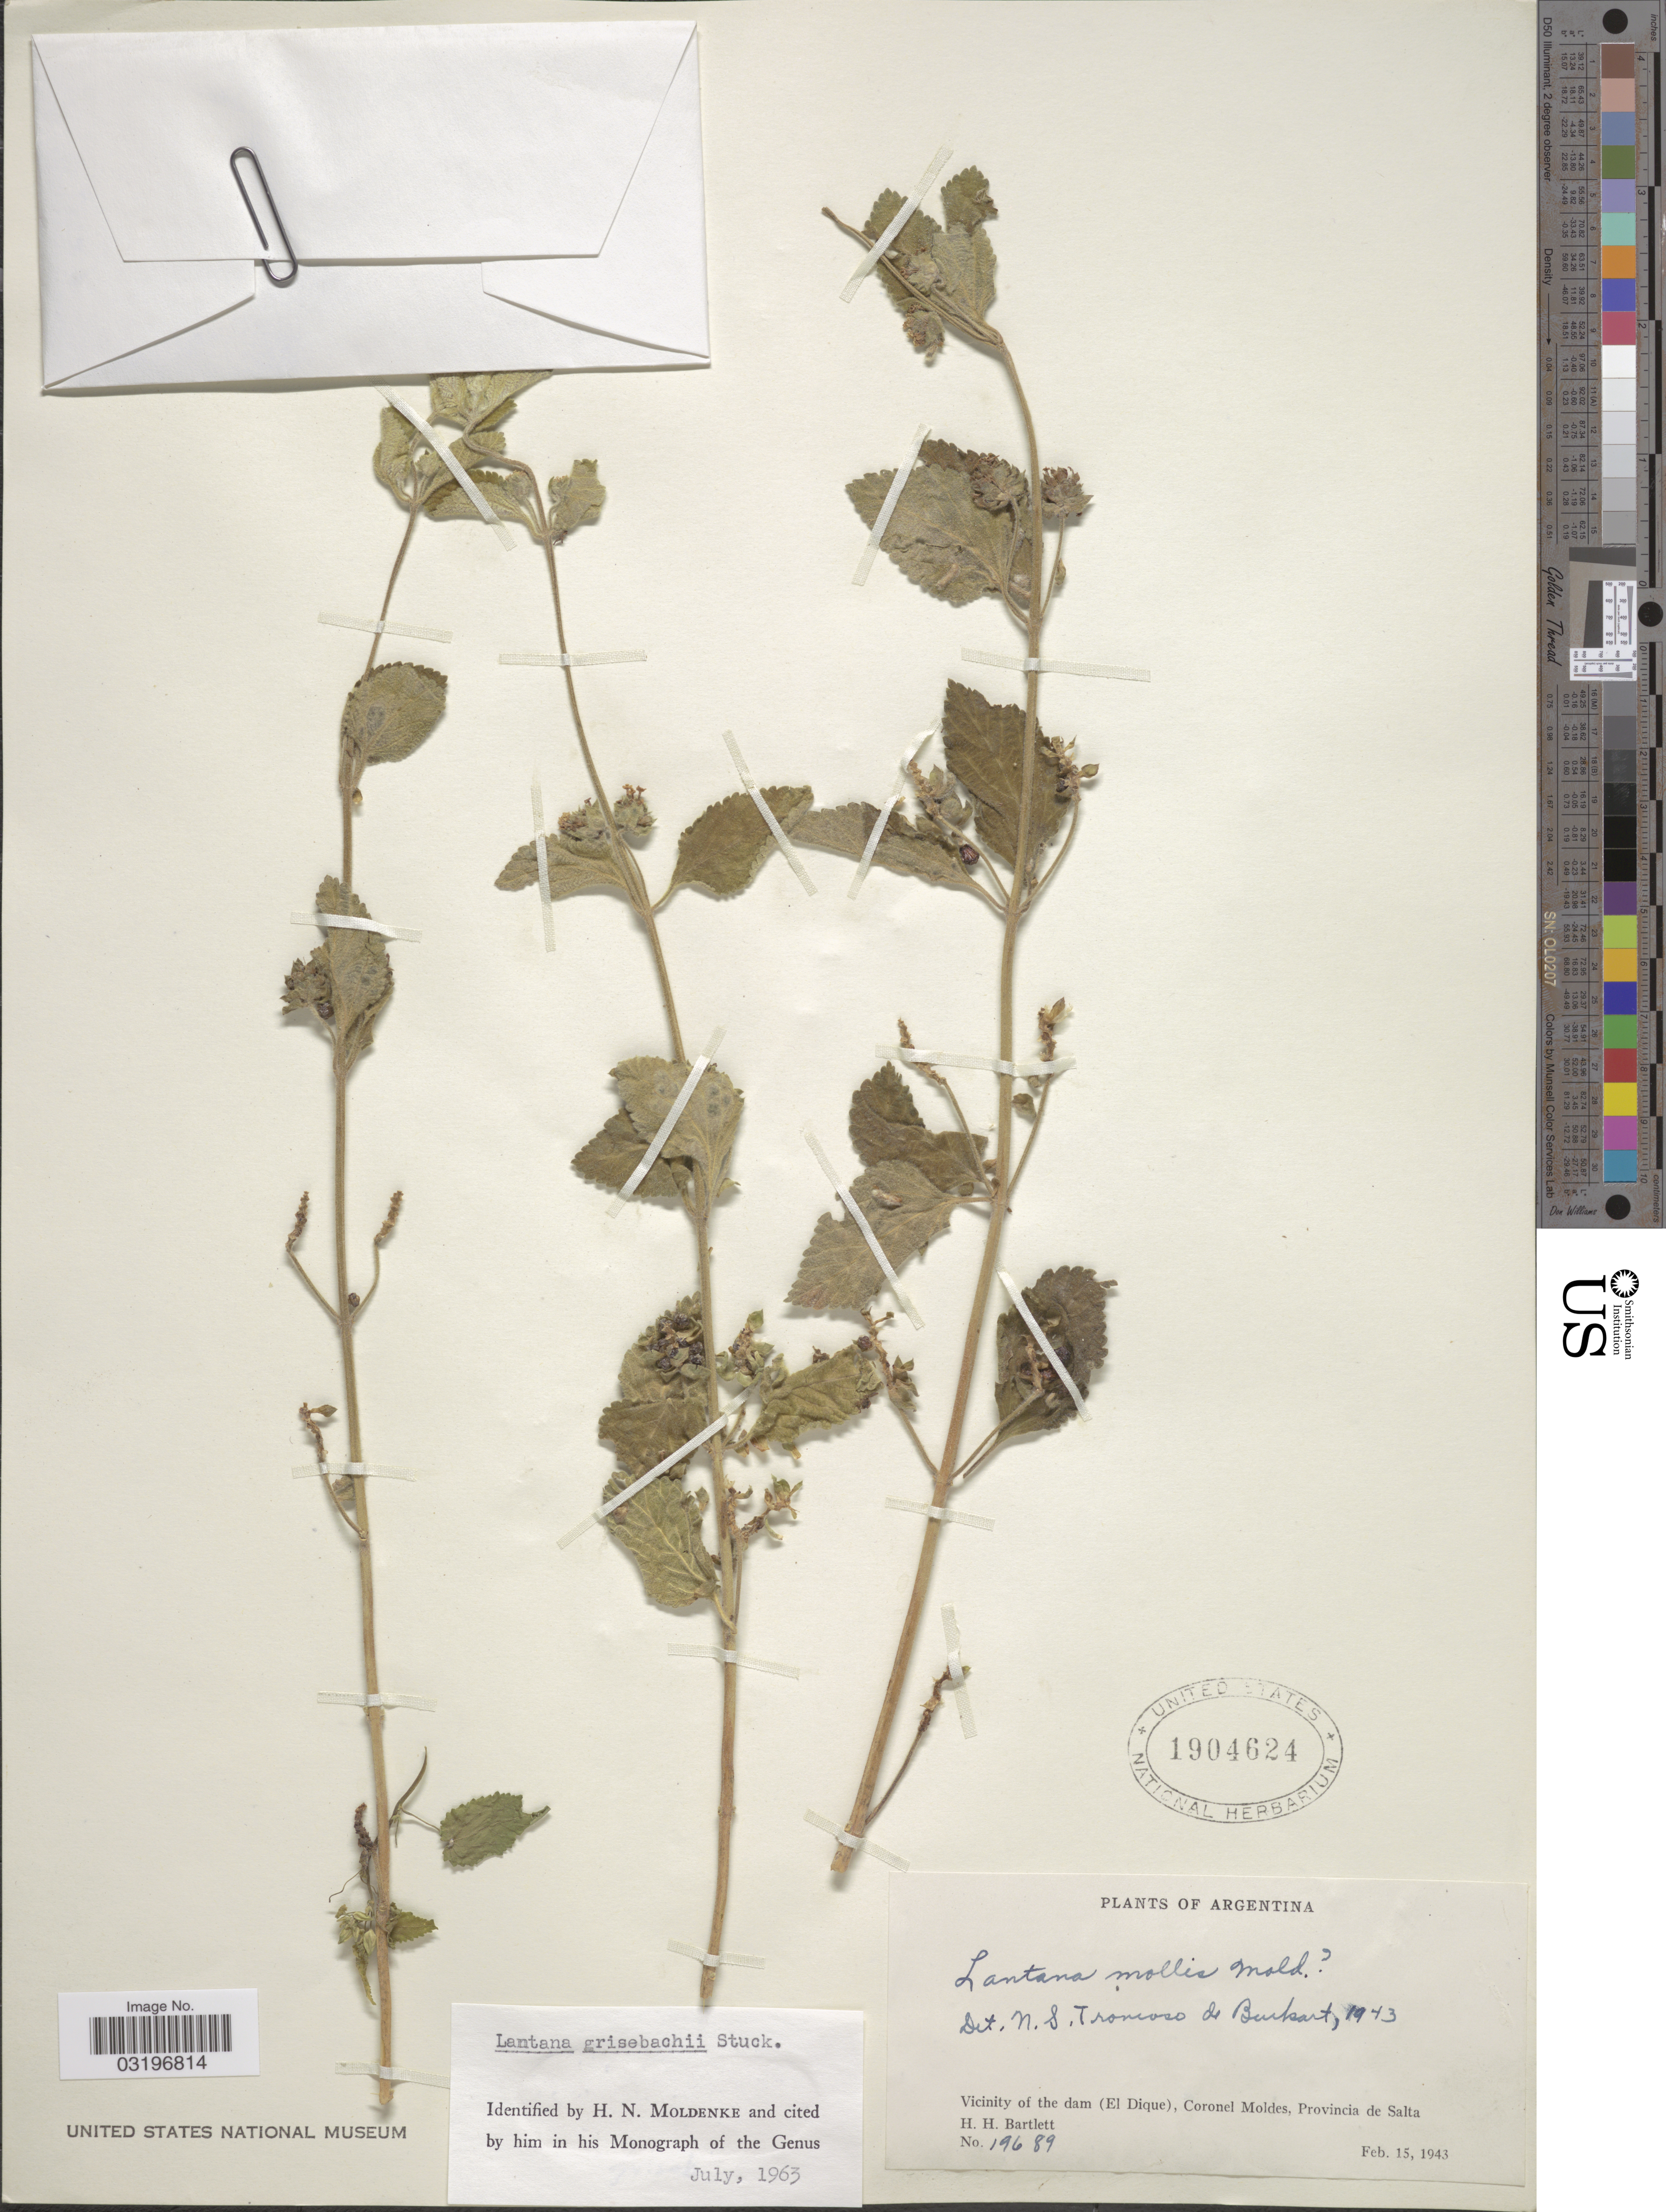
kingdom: Plantae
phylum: Tracheophyta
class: Magnoliopsida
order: Lamiales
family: Verbenaceae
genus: Lantana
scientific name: Lantana grisebachii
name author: Stuck. ex Seckt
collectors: H. H. Bartlett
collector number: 19689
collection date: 1943-02-15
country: Argentina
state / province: Salta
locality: Vicinity of the dam (El Dique), Coronel Moldes.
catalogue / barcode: US 1904624